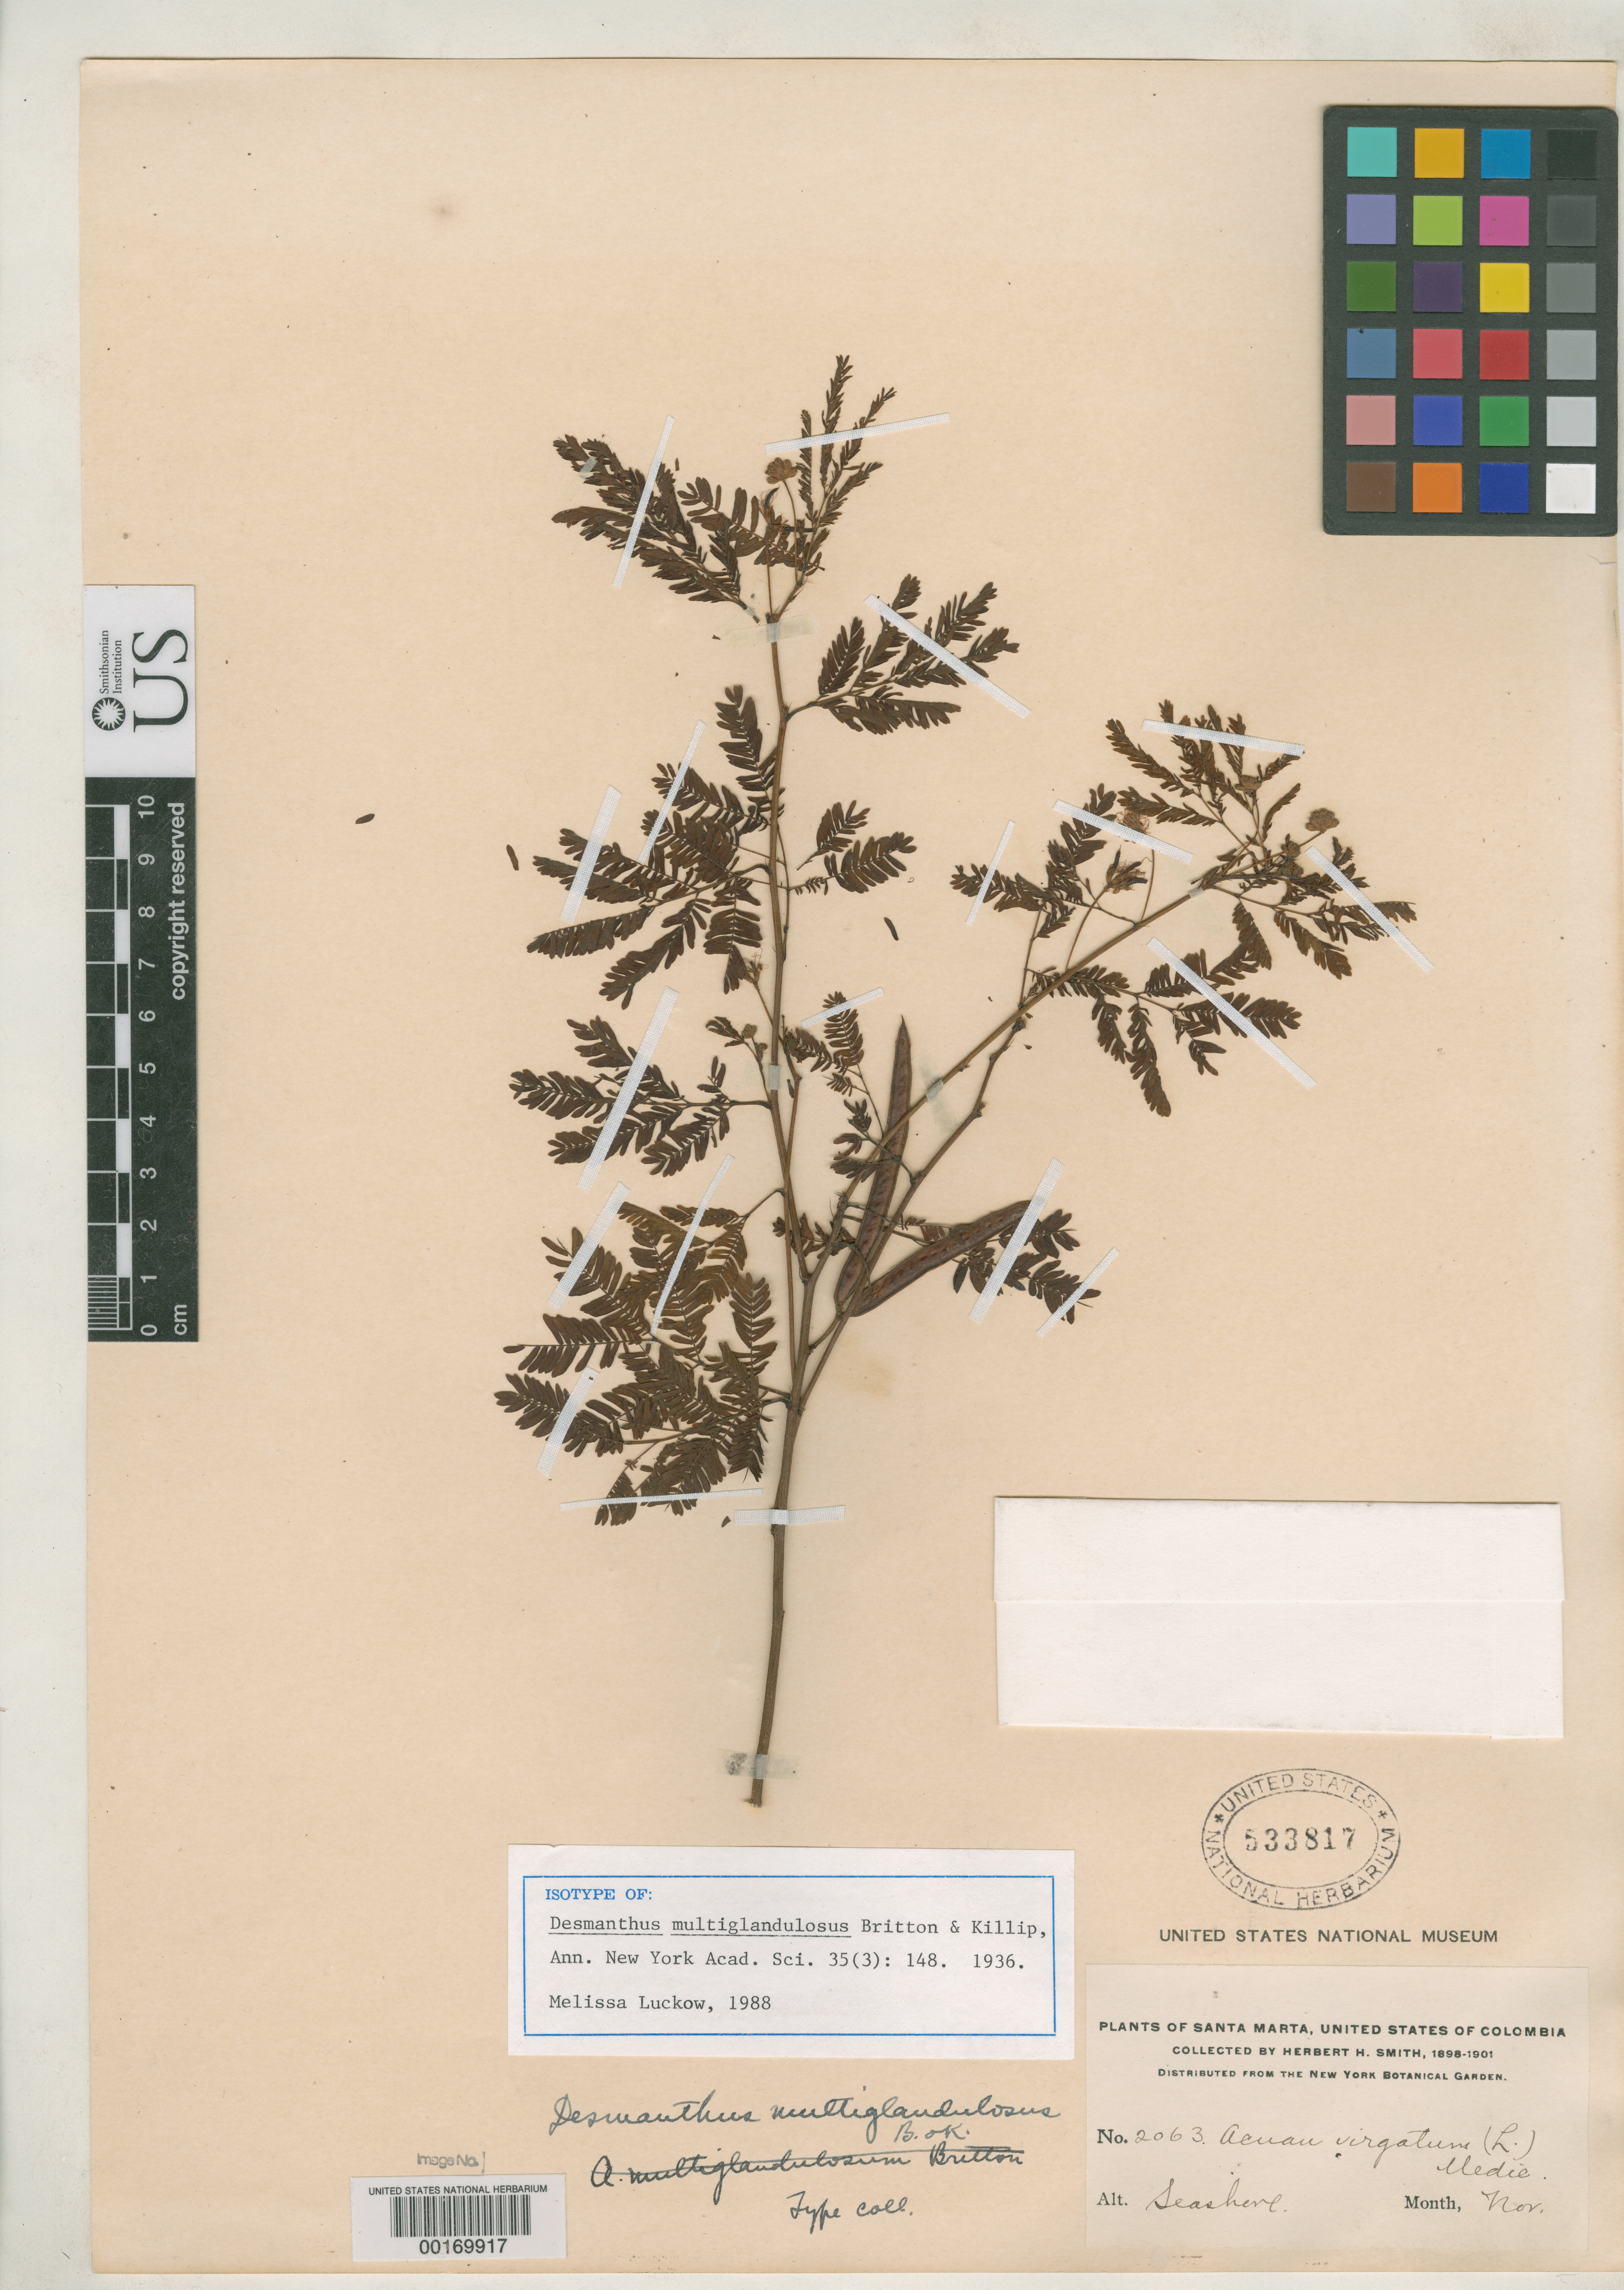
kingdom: Plantae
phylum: Tracheophyta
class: Magnoliopsida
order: Fabales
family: Fabaceae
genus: Desmanthus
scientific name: Desmanthus multiglandulosus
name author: Britton & Killip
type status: Isotype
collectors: Herbert H. Smith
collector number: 2063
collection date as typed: Nov 1898 to -- --- 1901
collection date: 1898-11/1901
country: Colombia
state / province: Magdalena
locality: Santa Marta.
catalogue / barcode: US 533817